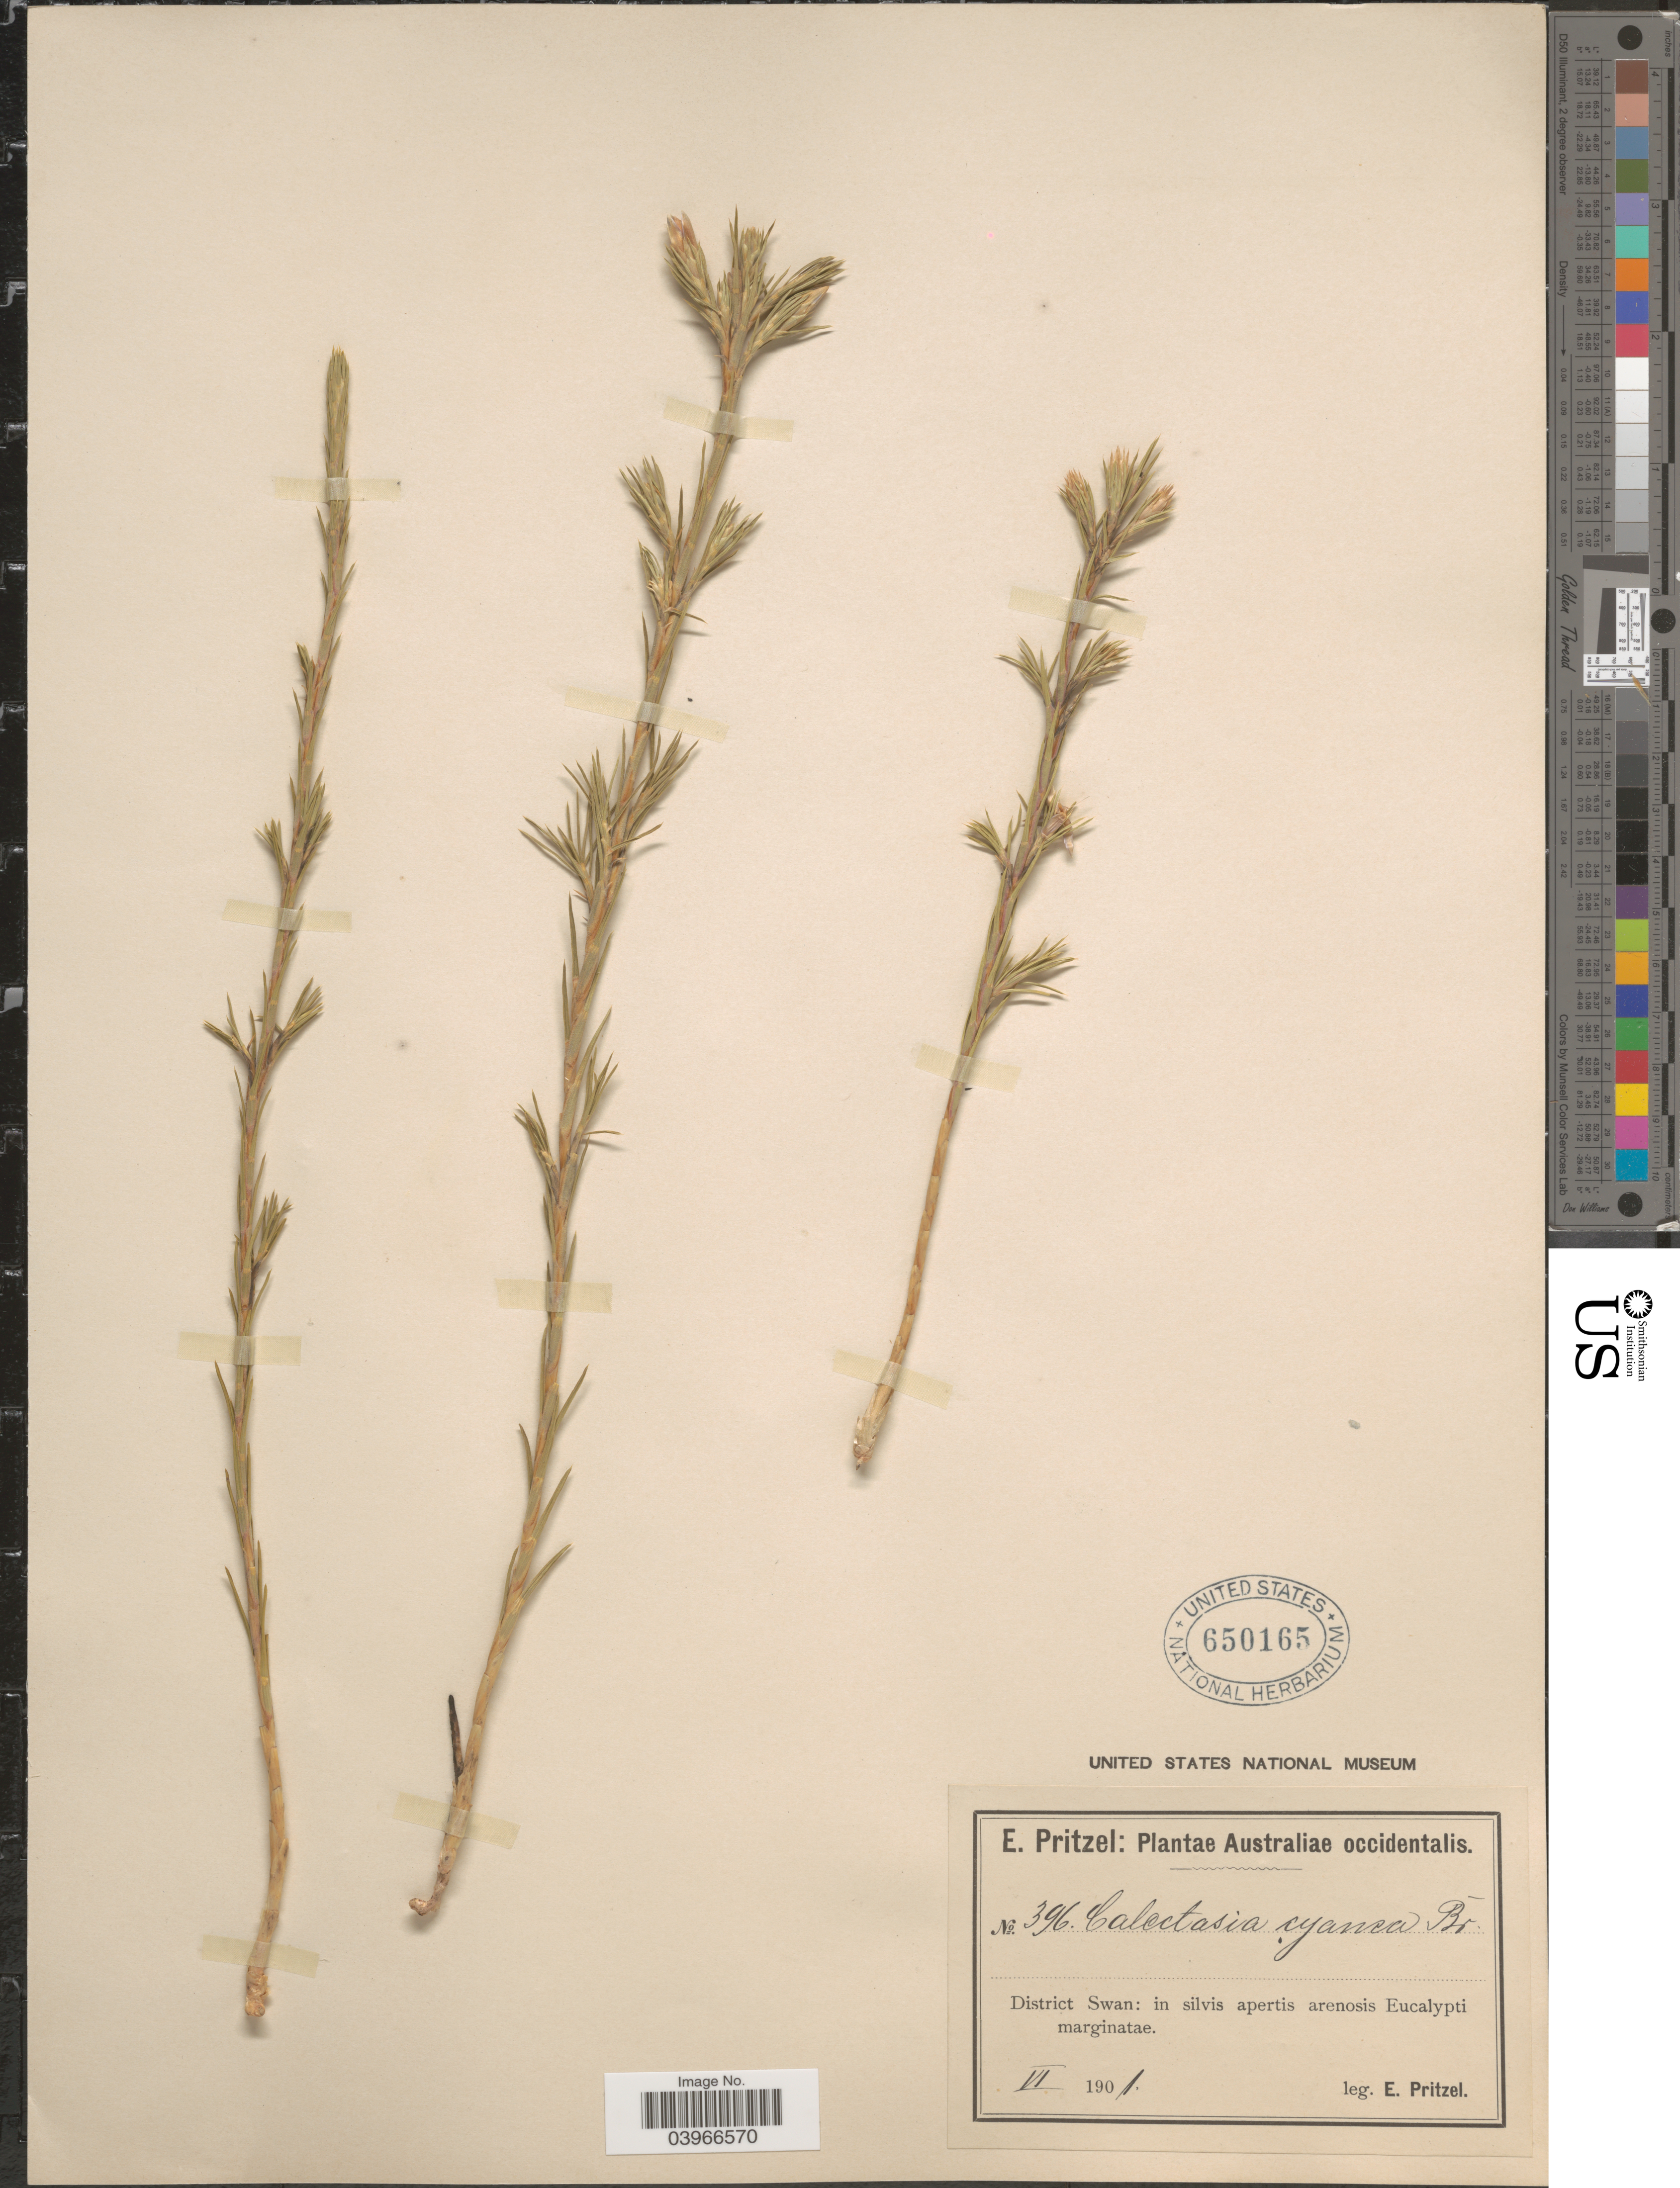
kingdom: Plantae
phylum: Tracheophyta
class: Liliopsida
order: Arecales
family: Dasypogonaceae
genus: Calectasia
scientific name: Calectasia cyanea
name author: R. Br.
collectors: E. G. Pritzel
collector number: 396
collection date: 1901-06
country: Australia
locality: Australiae occidentalis. District Swan: in silvis apertis arenosis Eucalypti marginatae.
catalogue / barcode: US 650165